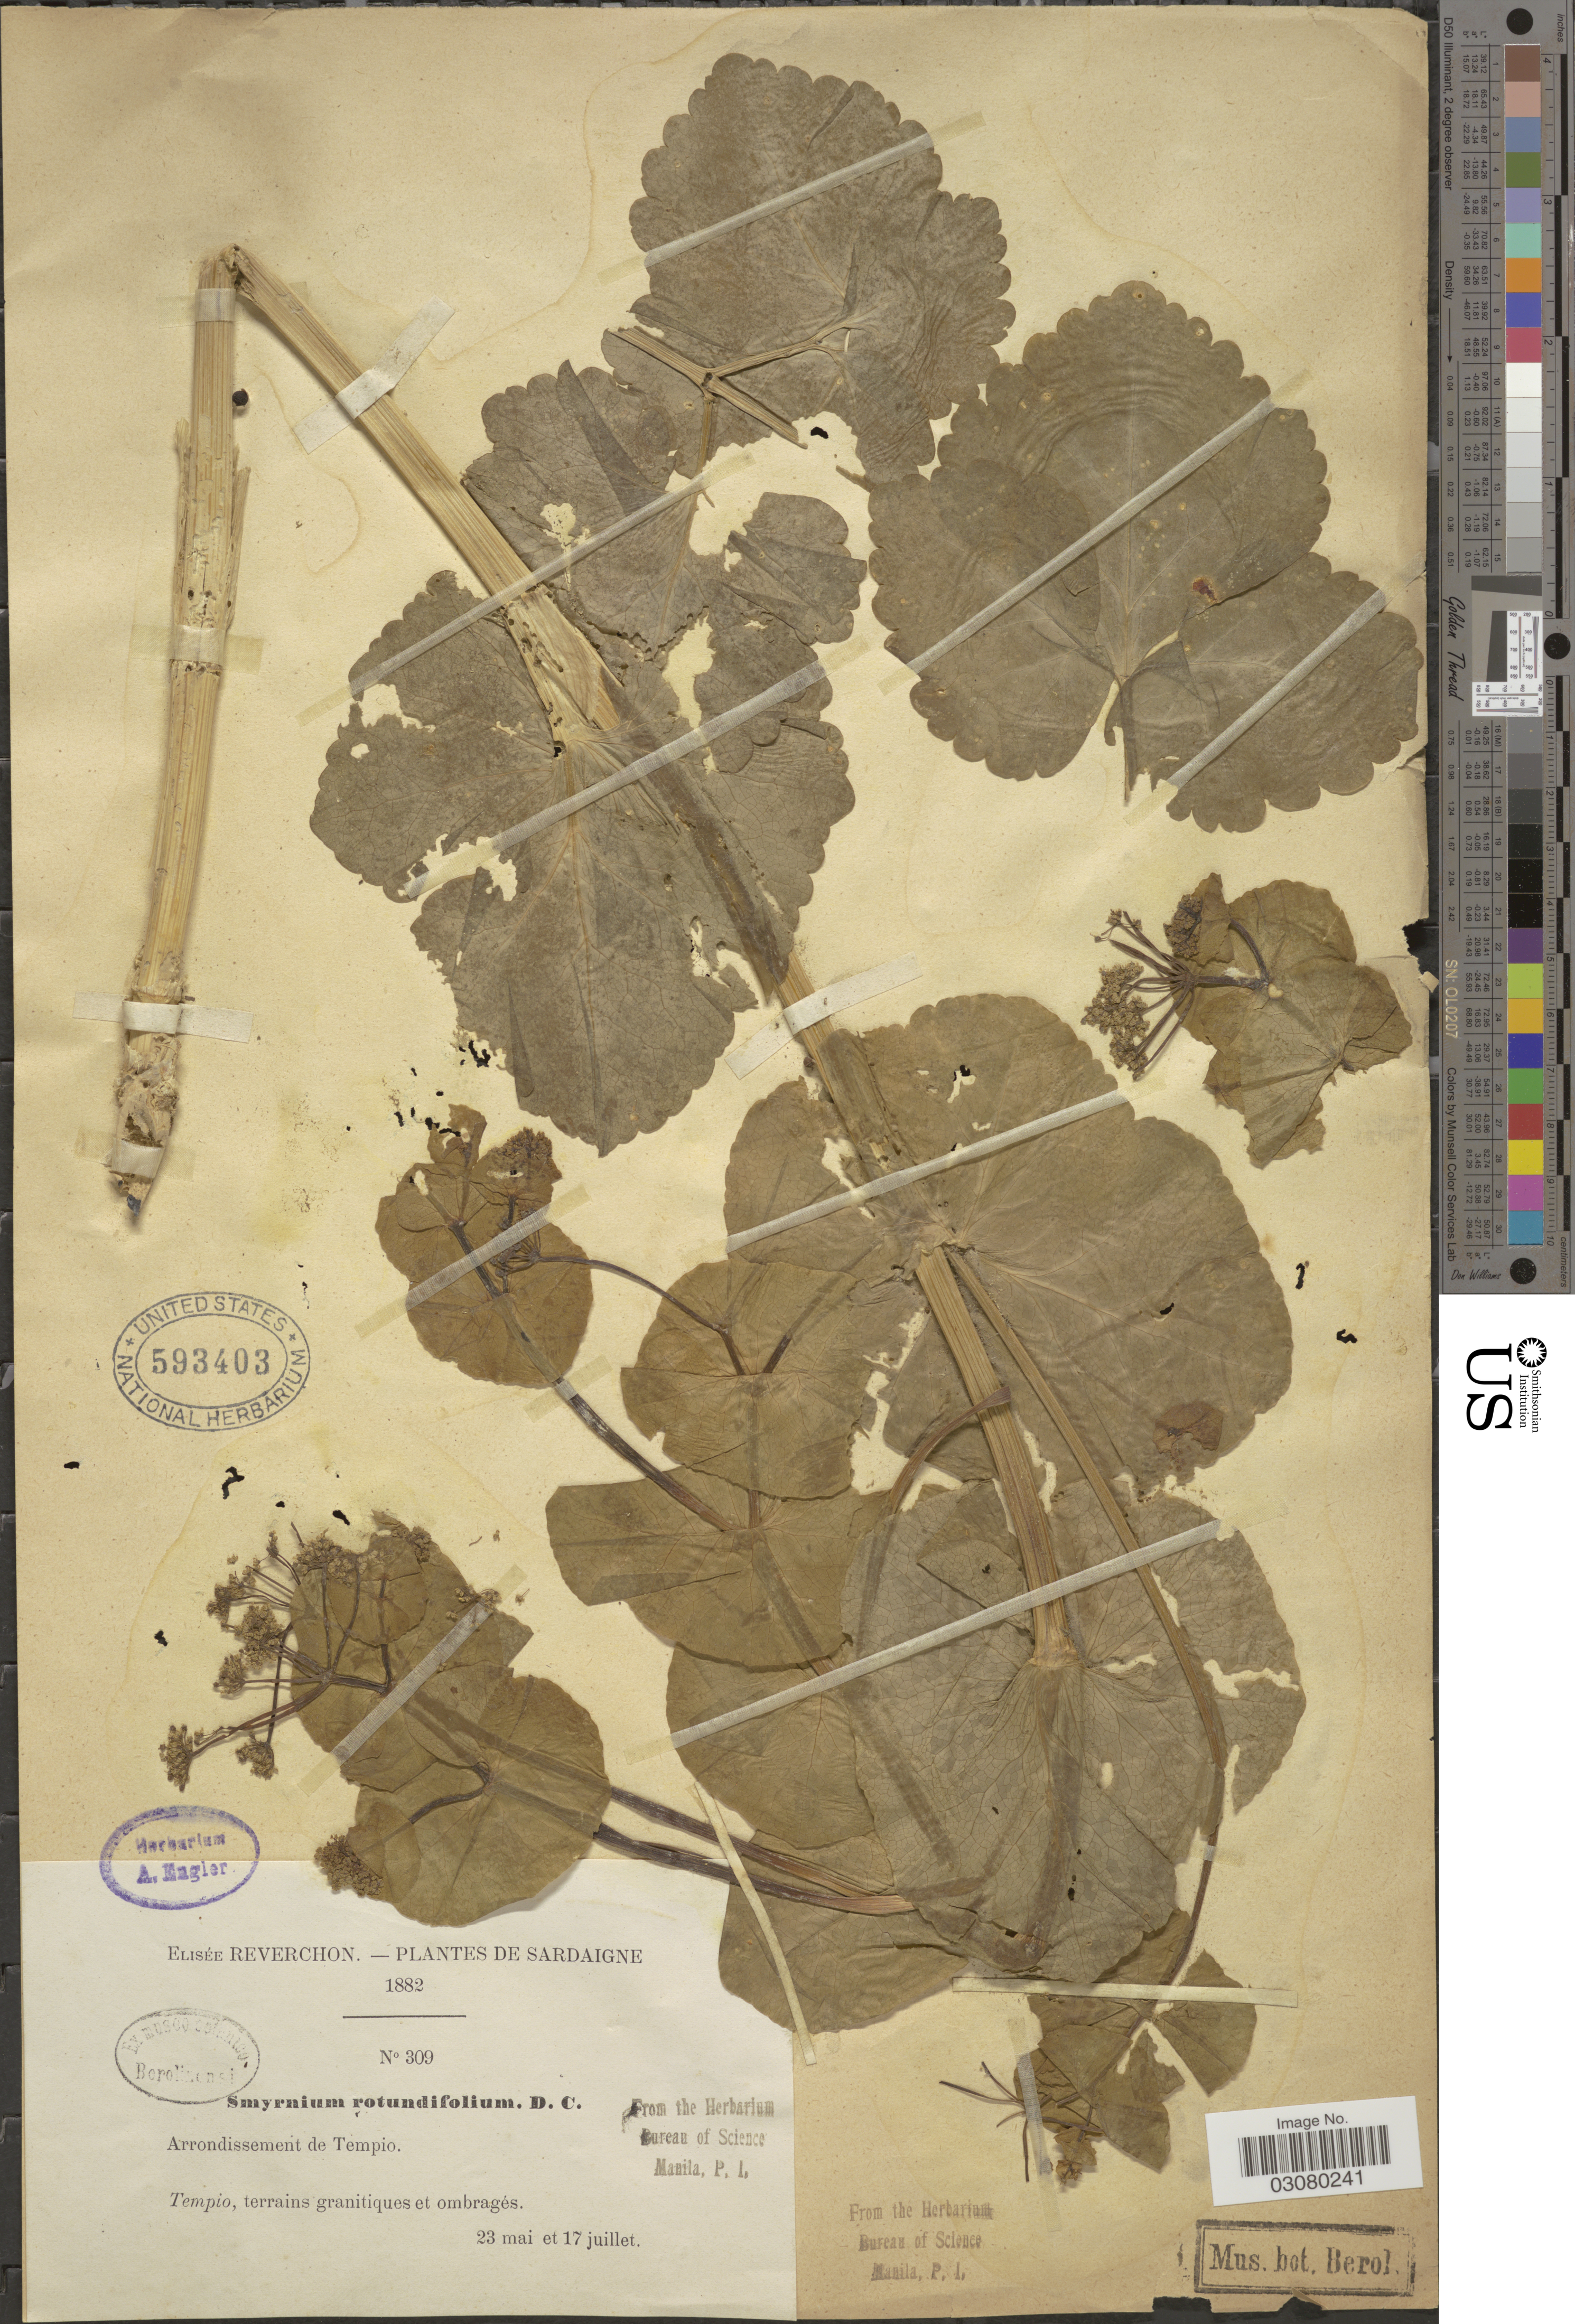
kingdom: Plantae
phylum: Tracheophyta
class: Magnoliopsida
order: Apiales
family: Apiaceae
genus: Smyrnium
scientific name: Smyrnium rotundifolium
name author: Mill.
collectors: E. Reverchon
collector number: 309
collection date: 1882-05-23/1882-07-17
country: Italy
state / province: Sardegna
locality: Sardaigne. Arrondissement de Tempio.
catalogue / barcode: US 593403